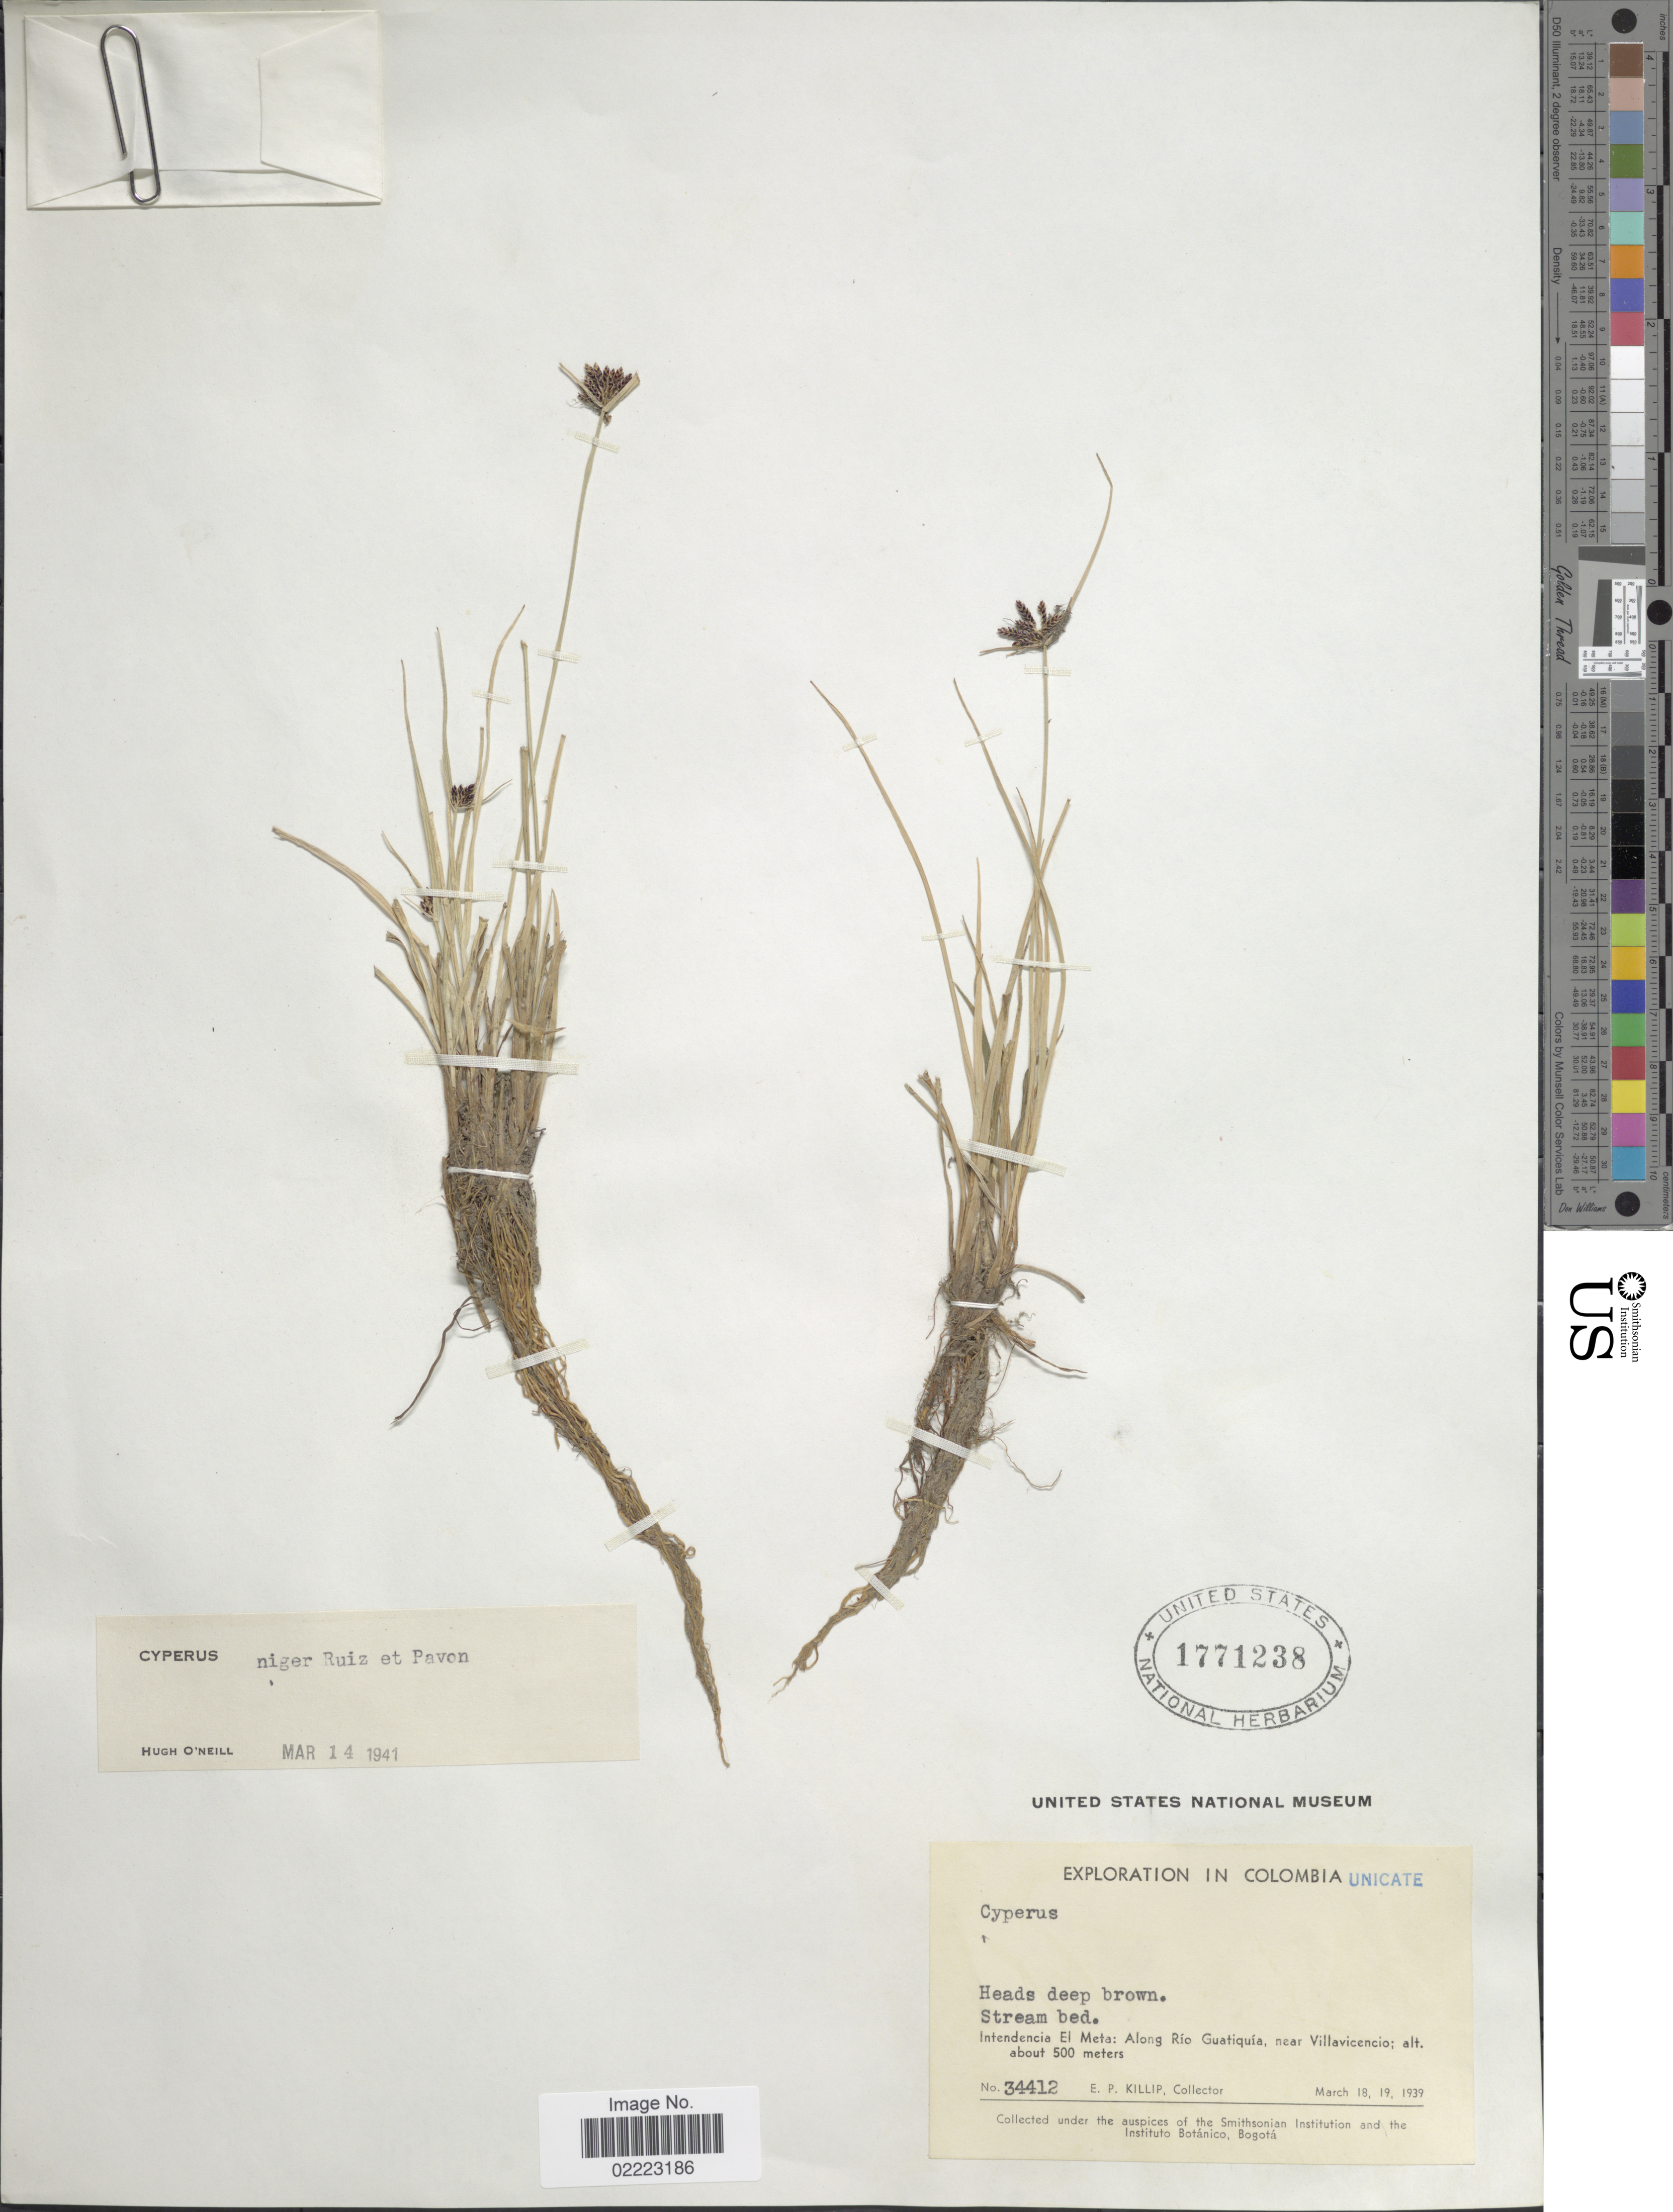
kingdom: Plantae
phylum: Tracheophyta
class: Liliopsida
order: Poales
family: Cyperaceae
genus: Cyperus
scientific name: Cyperus niger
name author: Ruiz & Pav.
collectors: E. P. Killip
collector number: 34412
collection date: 1939-03-18/1939-03-19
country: Colombia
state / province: Meta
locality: Heads deep brown, Stream bed, Intendencia El Meta: Along Río Guatiquía, near Villavicencio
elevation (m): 500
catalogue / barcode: US 1771238